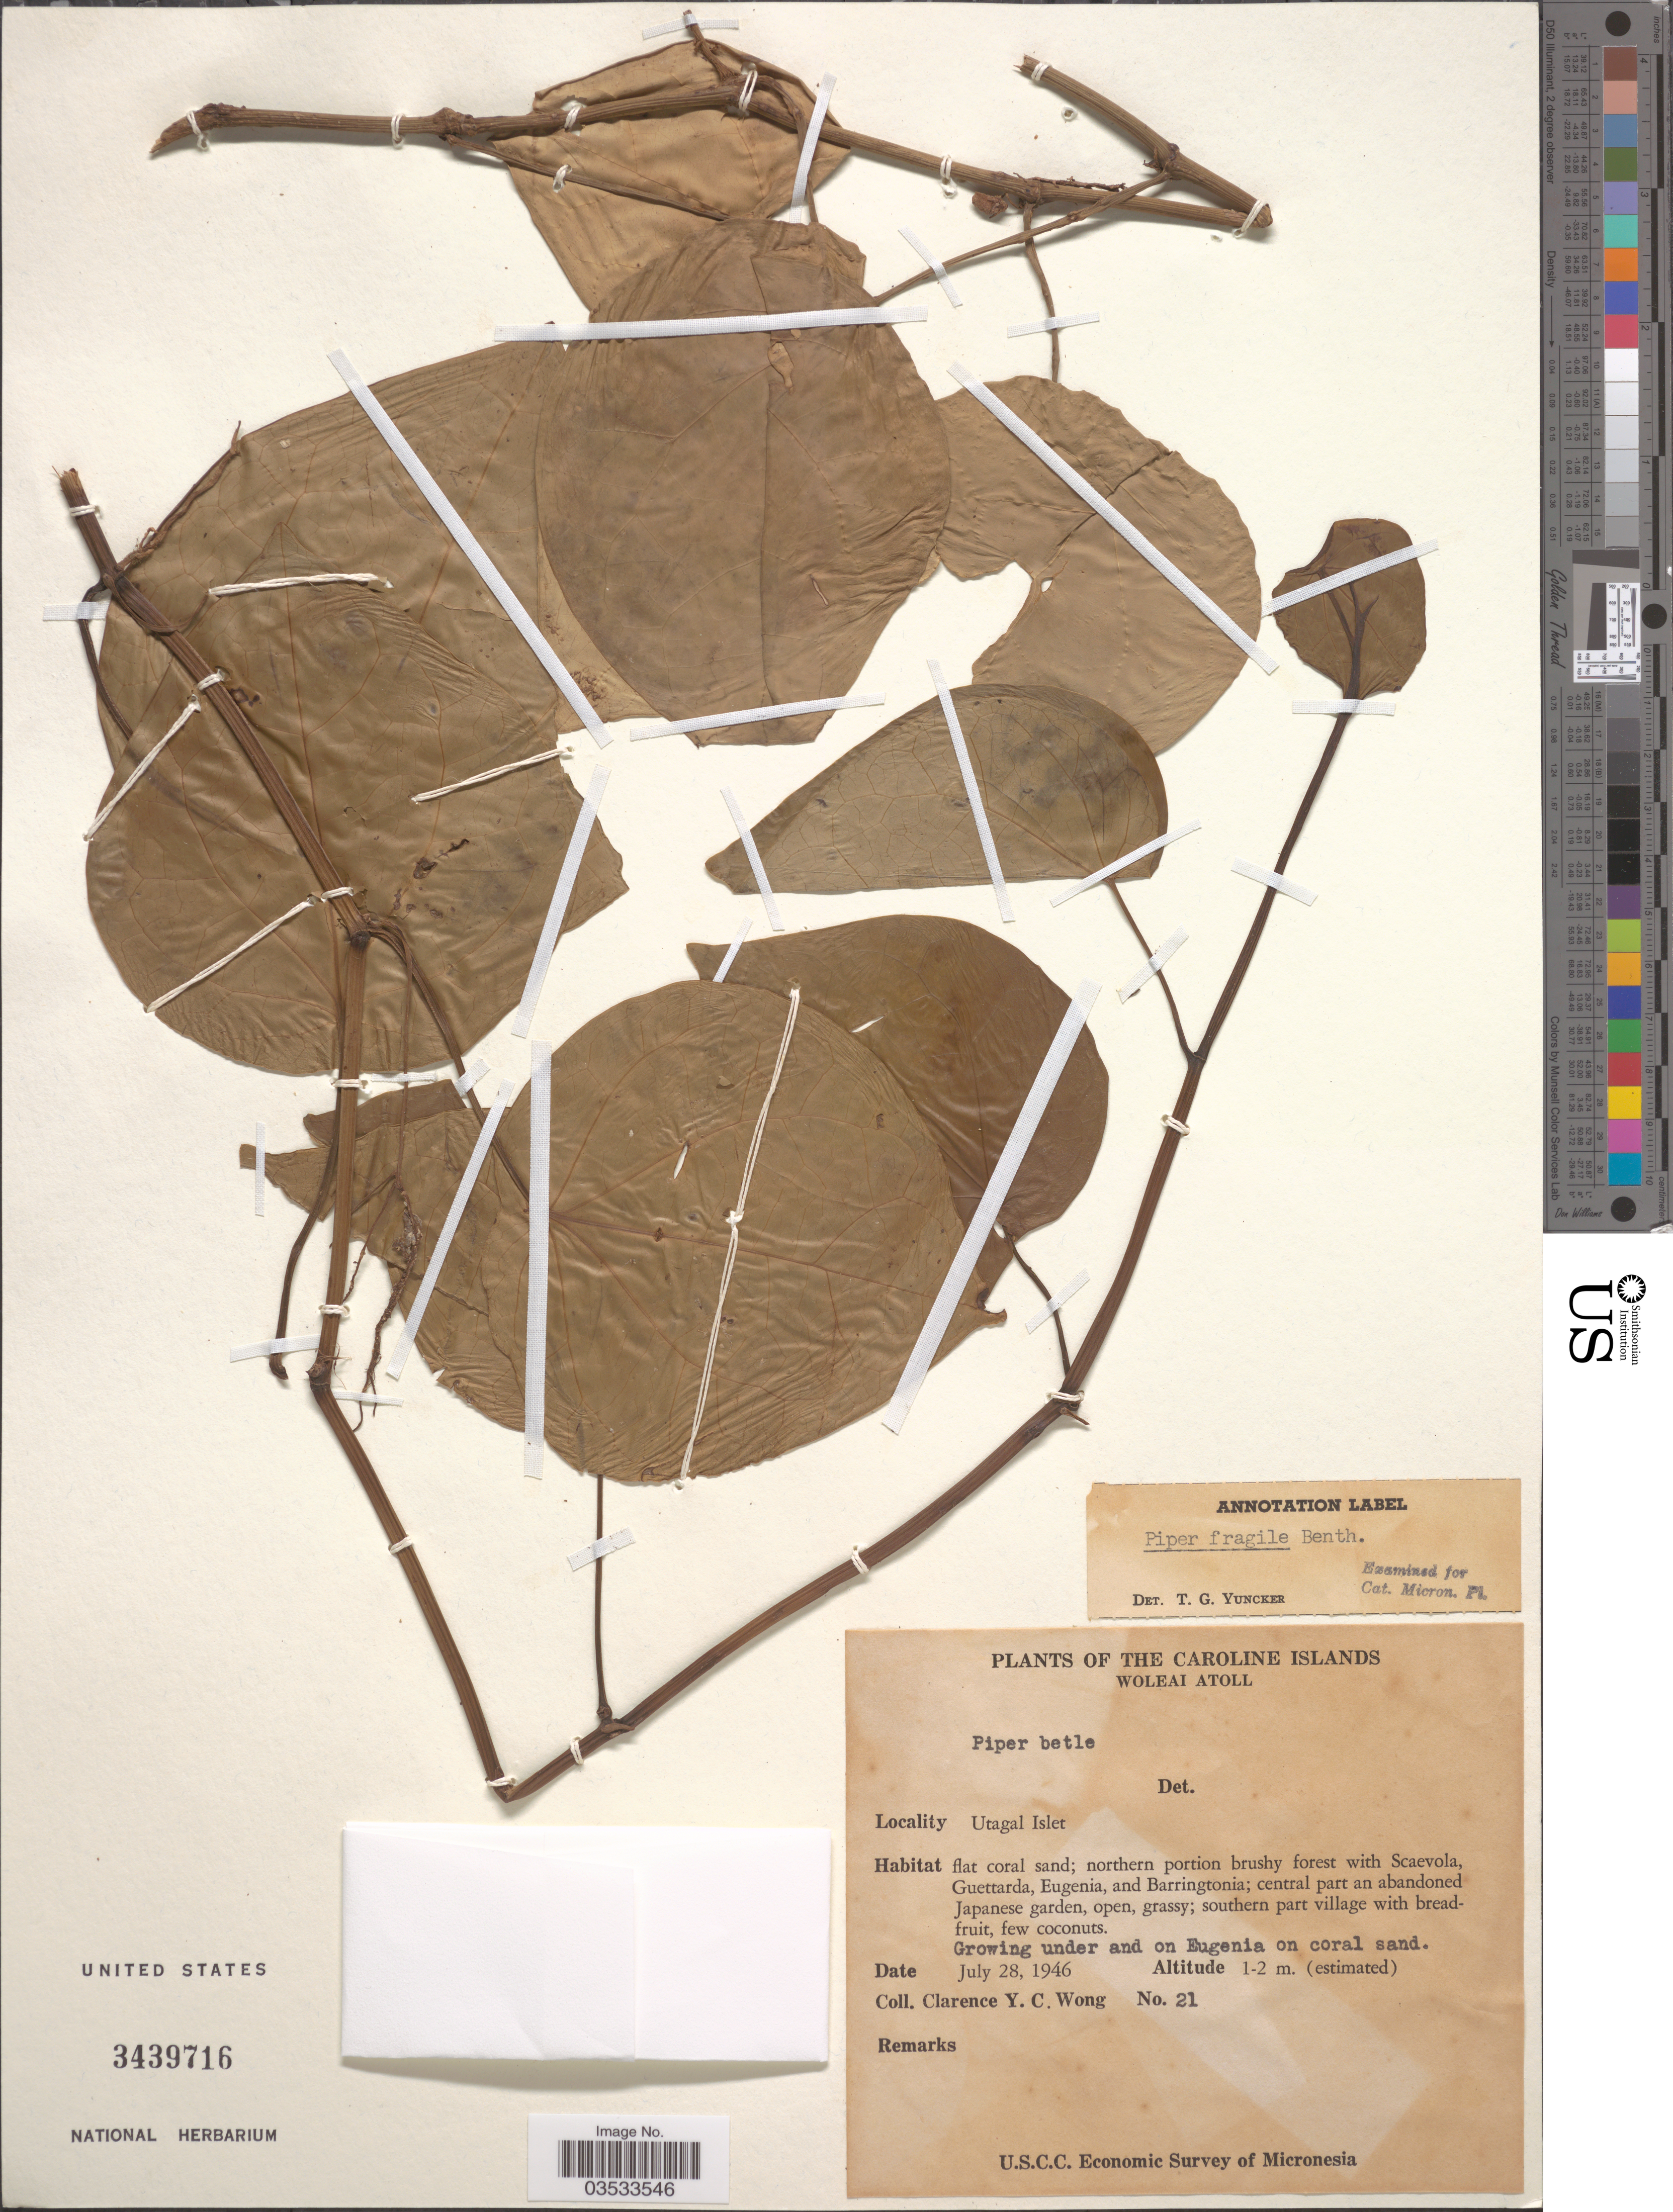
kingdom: Plantae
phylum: Tracheophyta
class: Magnoliopsida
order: Piperales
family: Piperaceae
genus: Piper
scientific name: Piper fragile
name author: Benth.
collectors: C. Y. C. Wong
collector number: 21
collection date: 1946-07-28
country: Micronesia, Federated States of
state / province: Yap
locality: The Caroline Islands. Woleai Atoll. Utagal Islet.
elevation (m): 1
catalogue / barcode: US 3439716